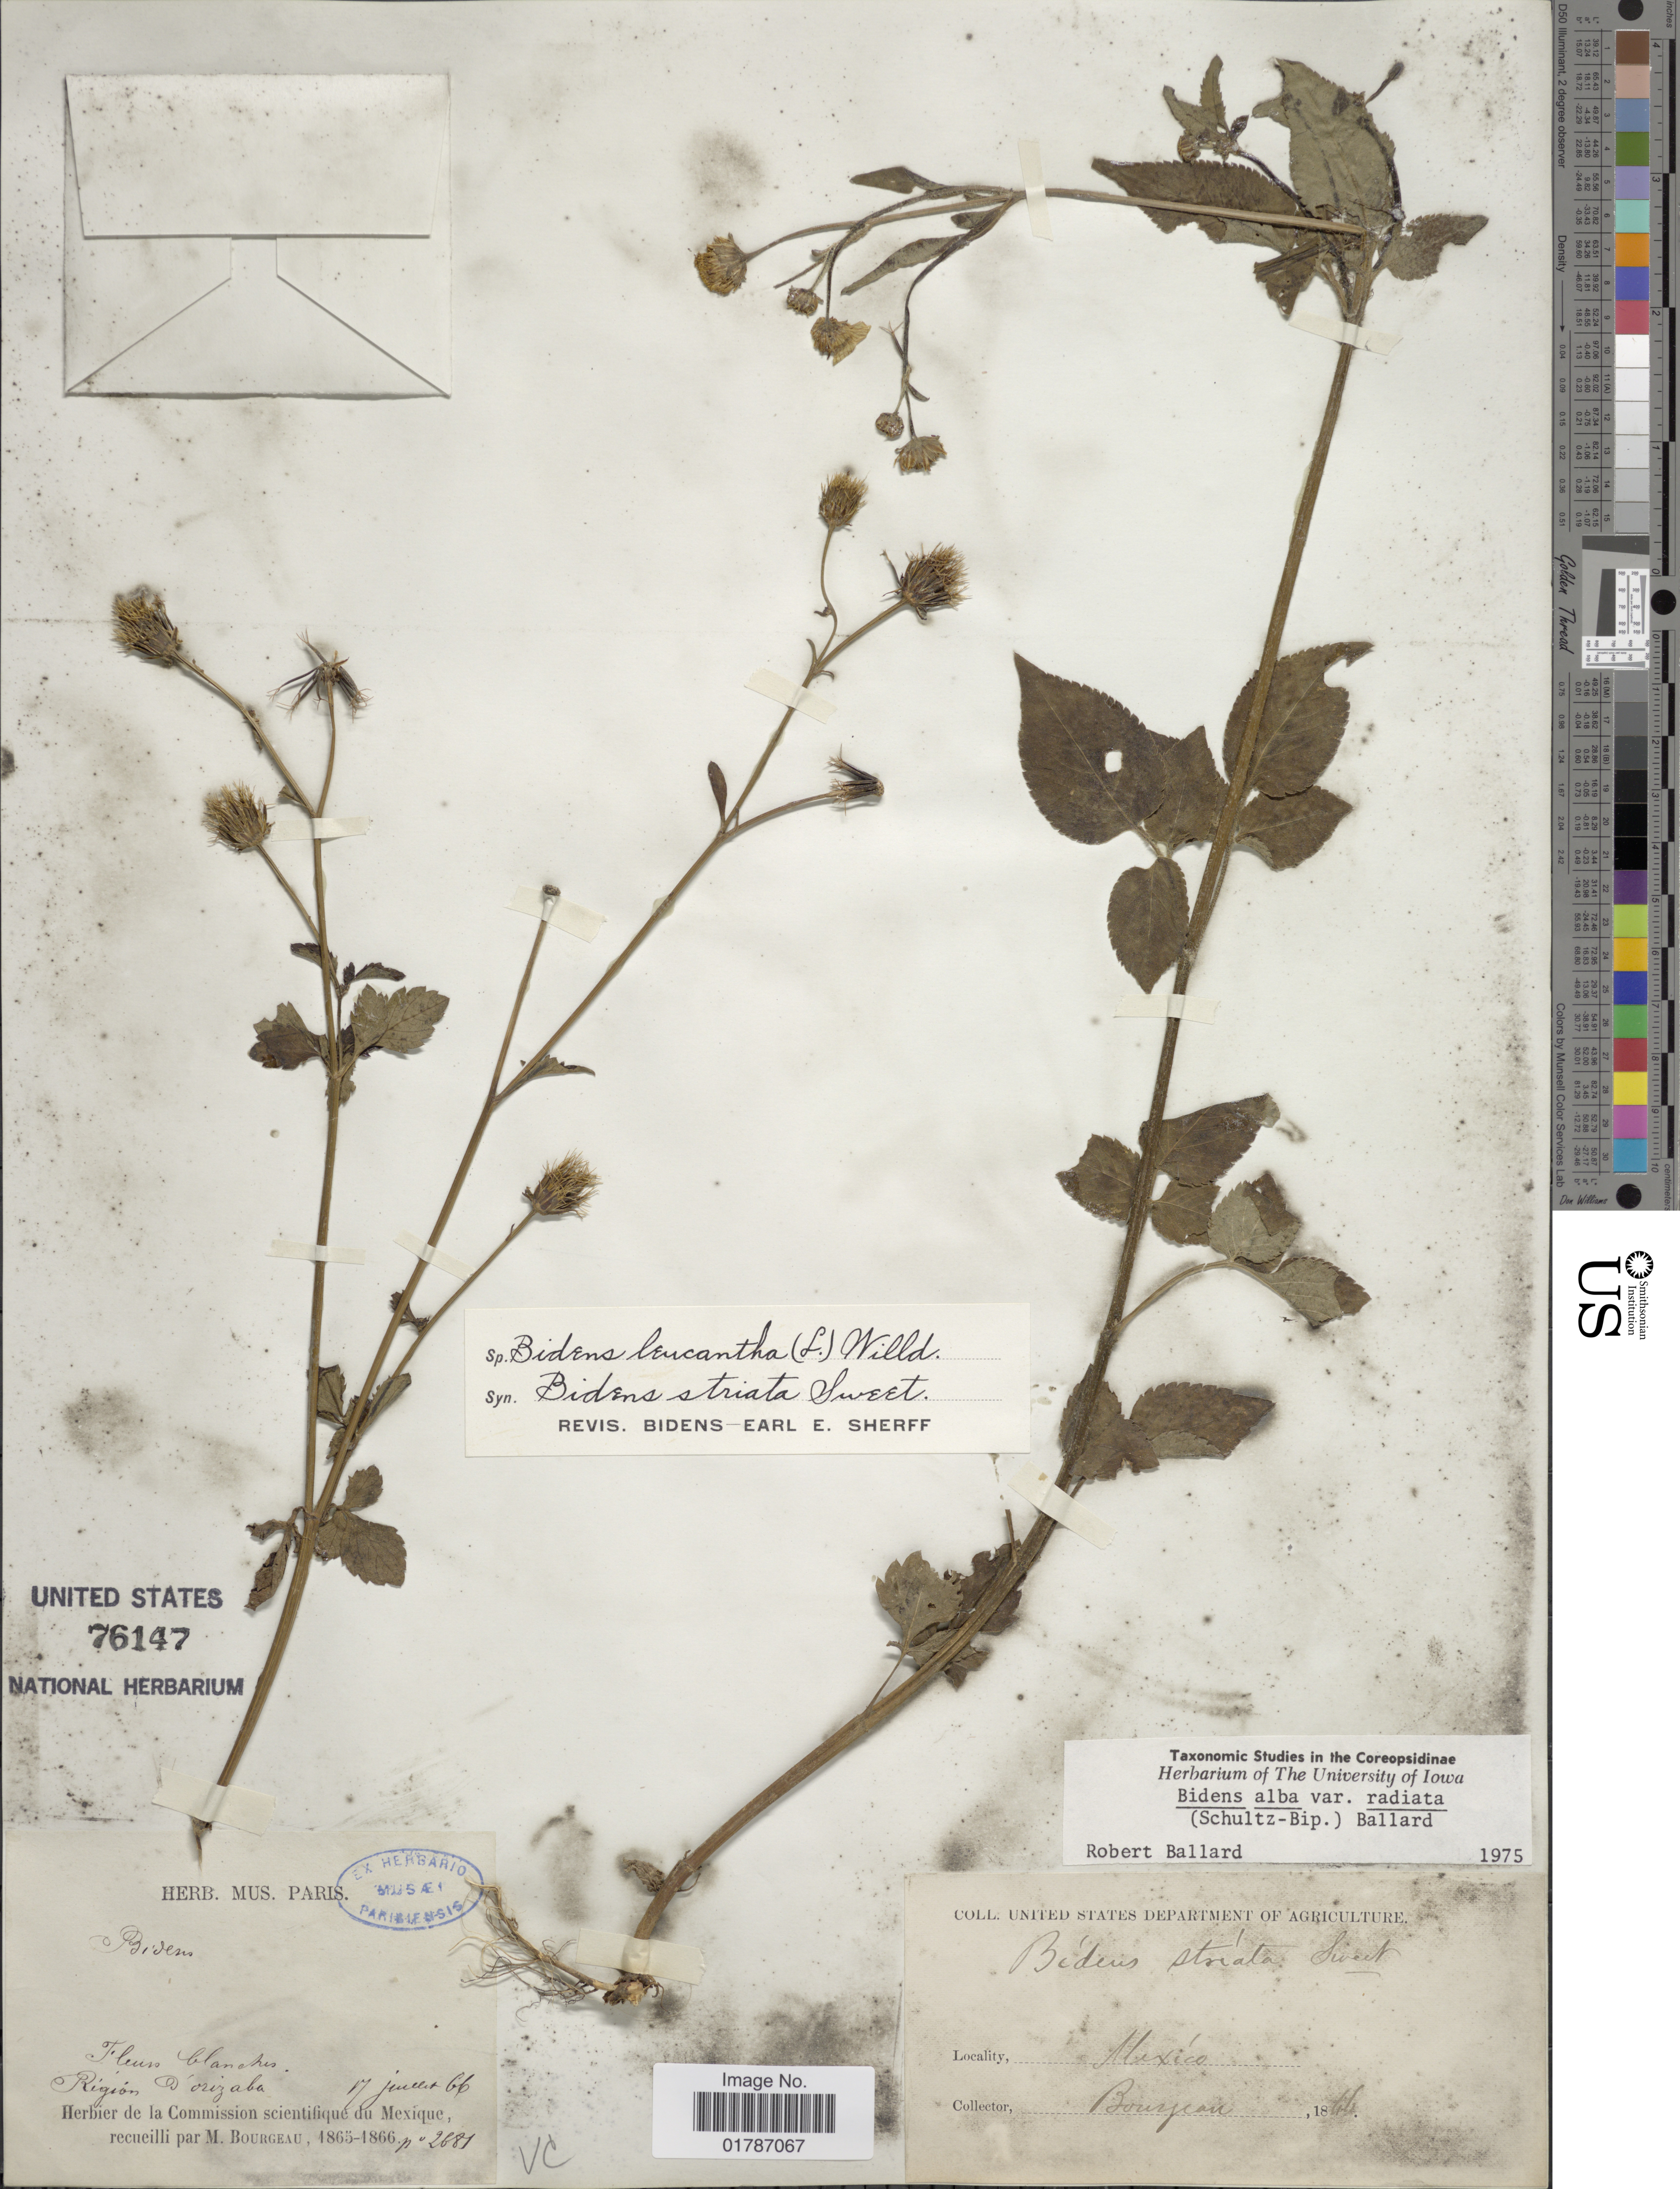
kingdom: Plantae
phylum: Tracheophyta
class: Magnoliopsida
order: Asterales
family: Asteraceae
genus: Bidens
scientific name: Bidens alba var. radiata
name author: (Sch. Bip.) R.E. Ballard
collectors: M. Bourgeau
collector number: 2681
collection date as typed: Transcribed d/m/y: 17/1/66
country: Mexico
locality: Fleur blanches, Region D'Orizaba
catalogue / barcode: US 76147